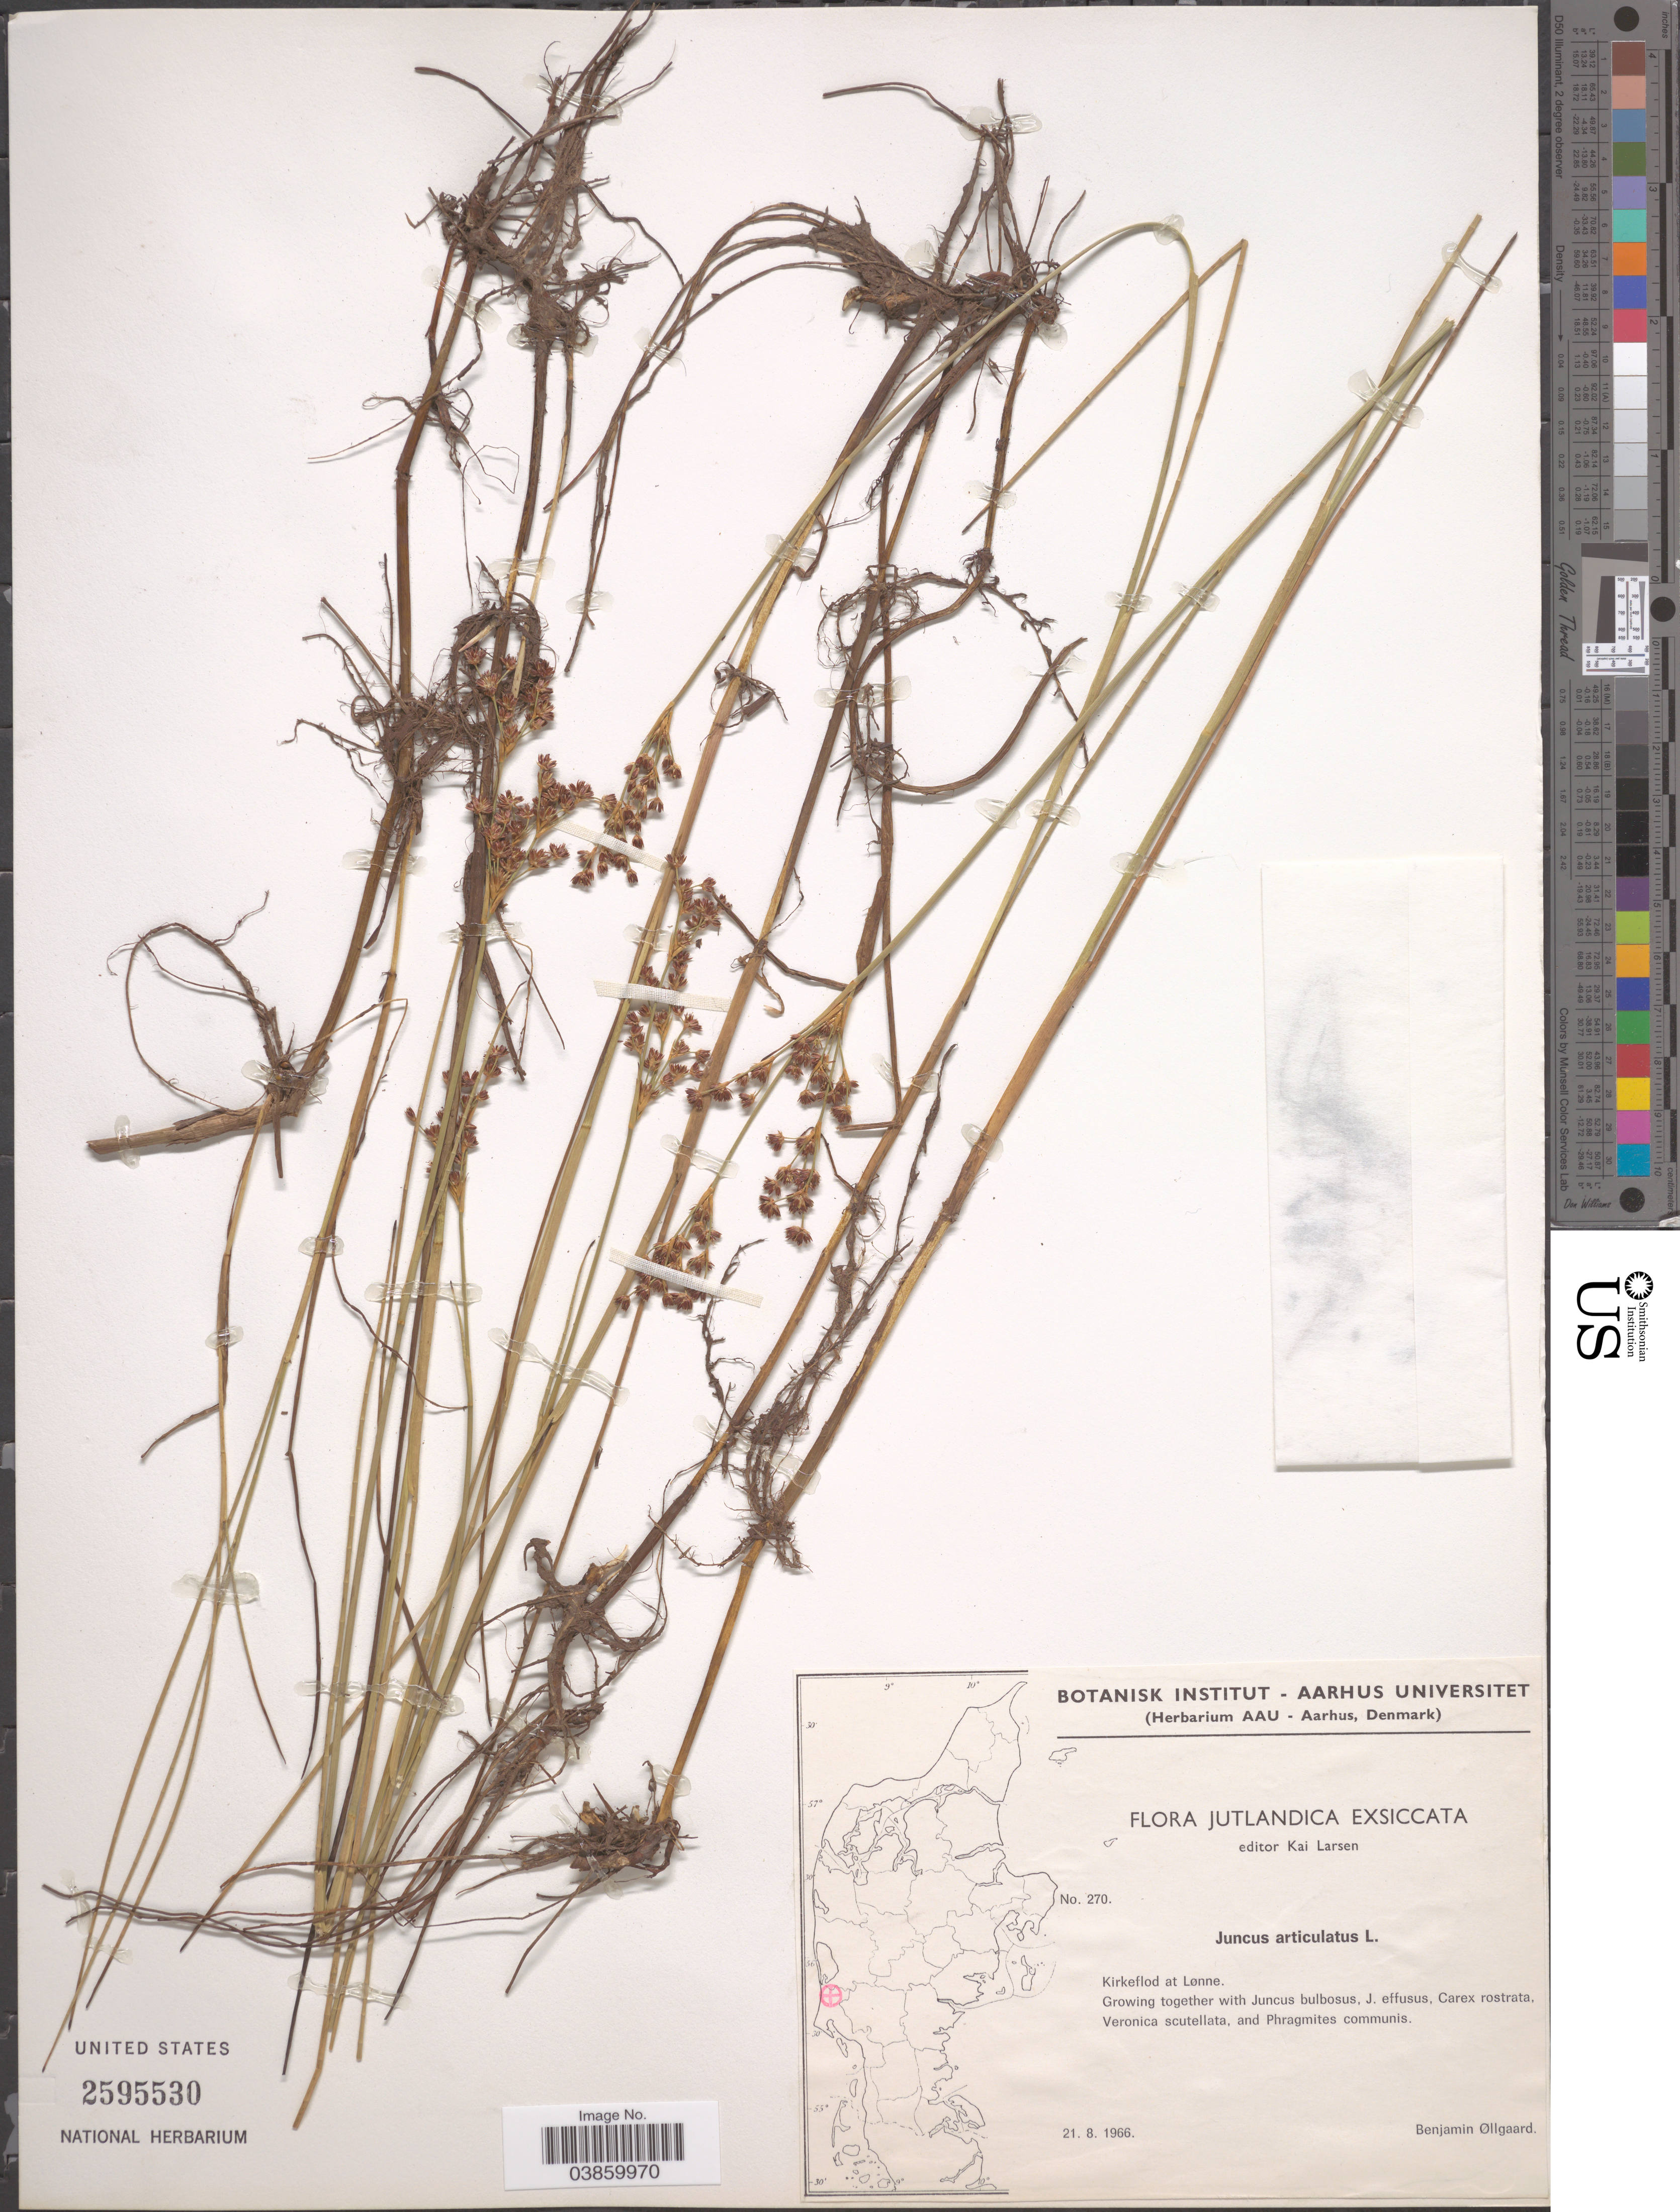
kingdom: Plantae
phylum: Tracheophyta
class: Liliopsida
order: Poales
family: Juncaceae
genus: Juncus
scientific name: Juncus articulatus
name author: L.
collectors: B. Øllgaard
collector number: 270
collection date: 1966-08-21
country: Denmark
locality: Jutlandica. Kirkeflod at Lønne.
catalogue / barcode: US 2595530